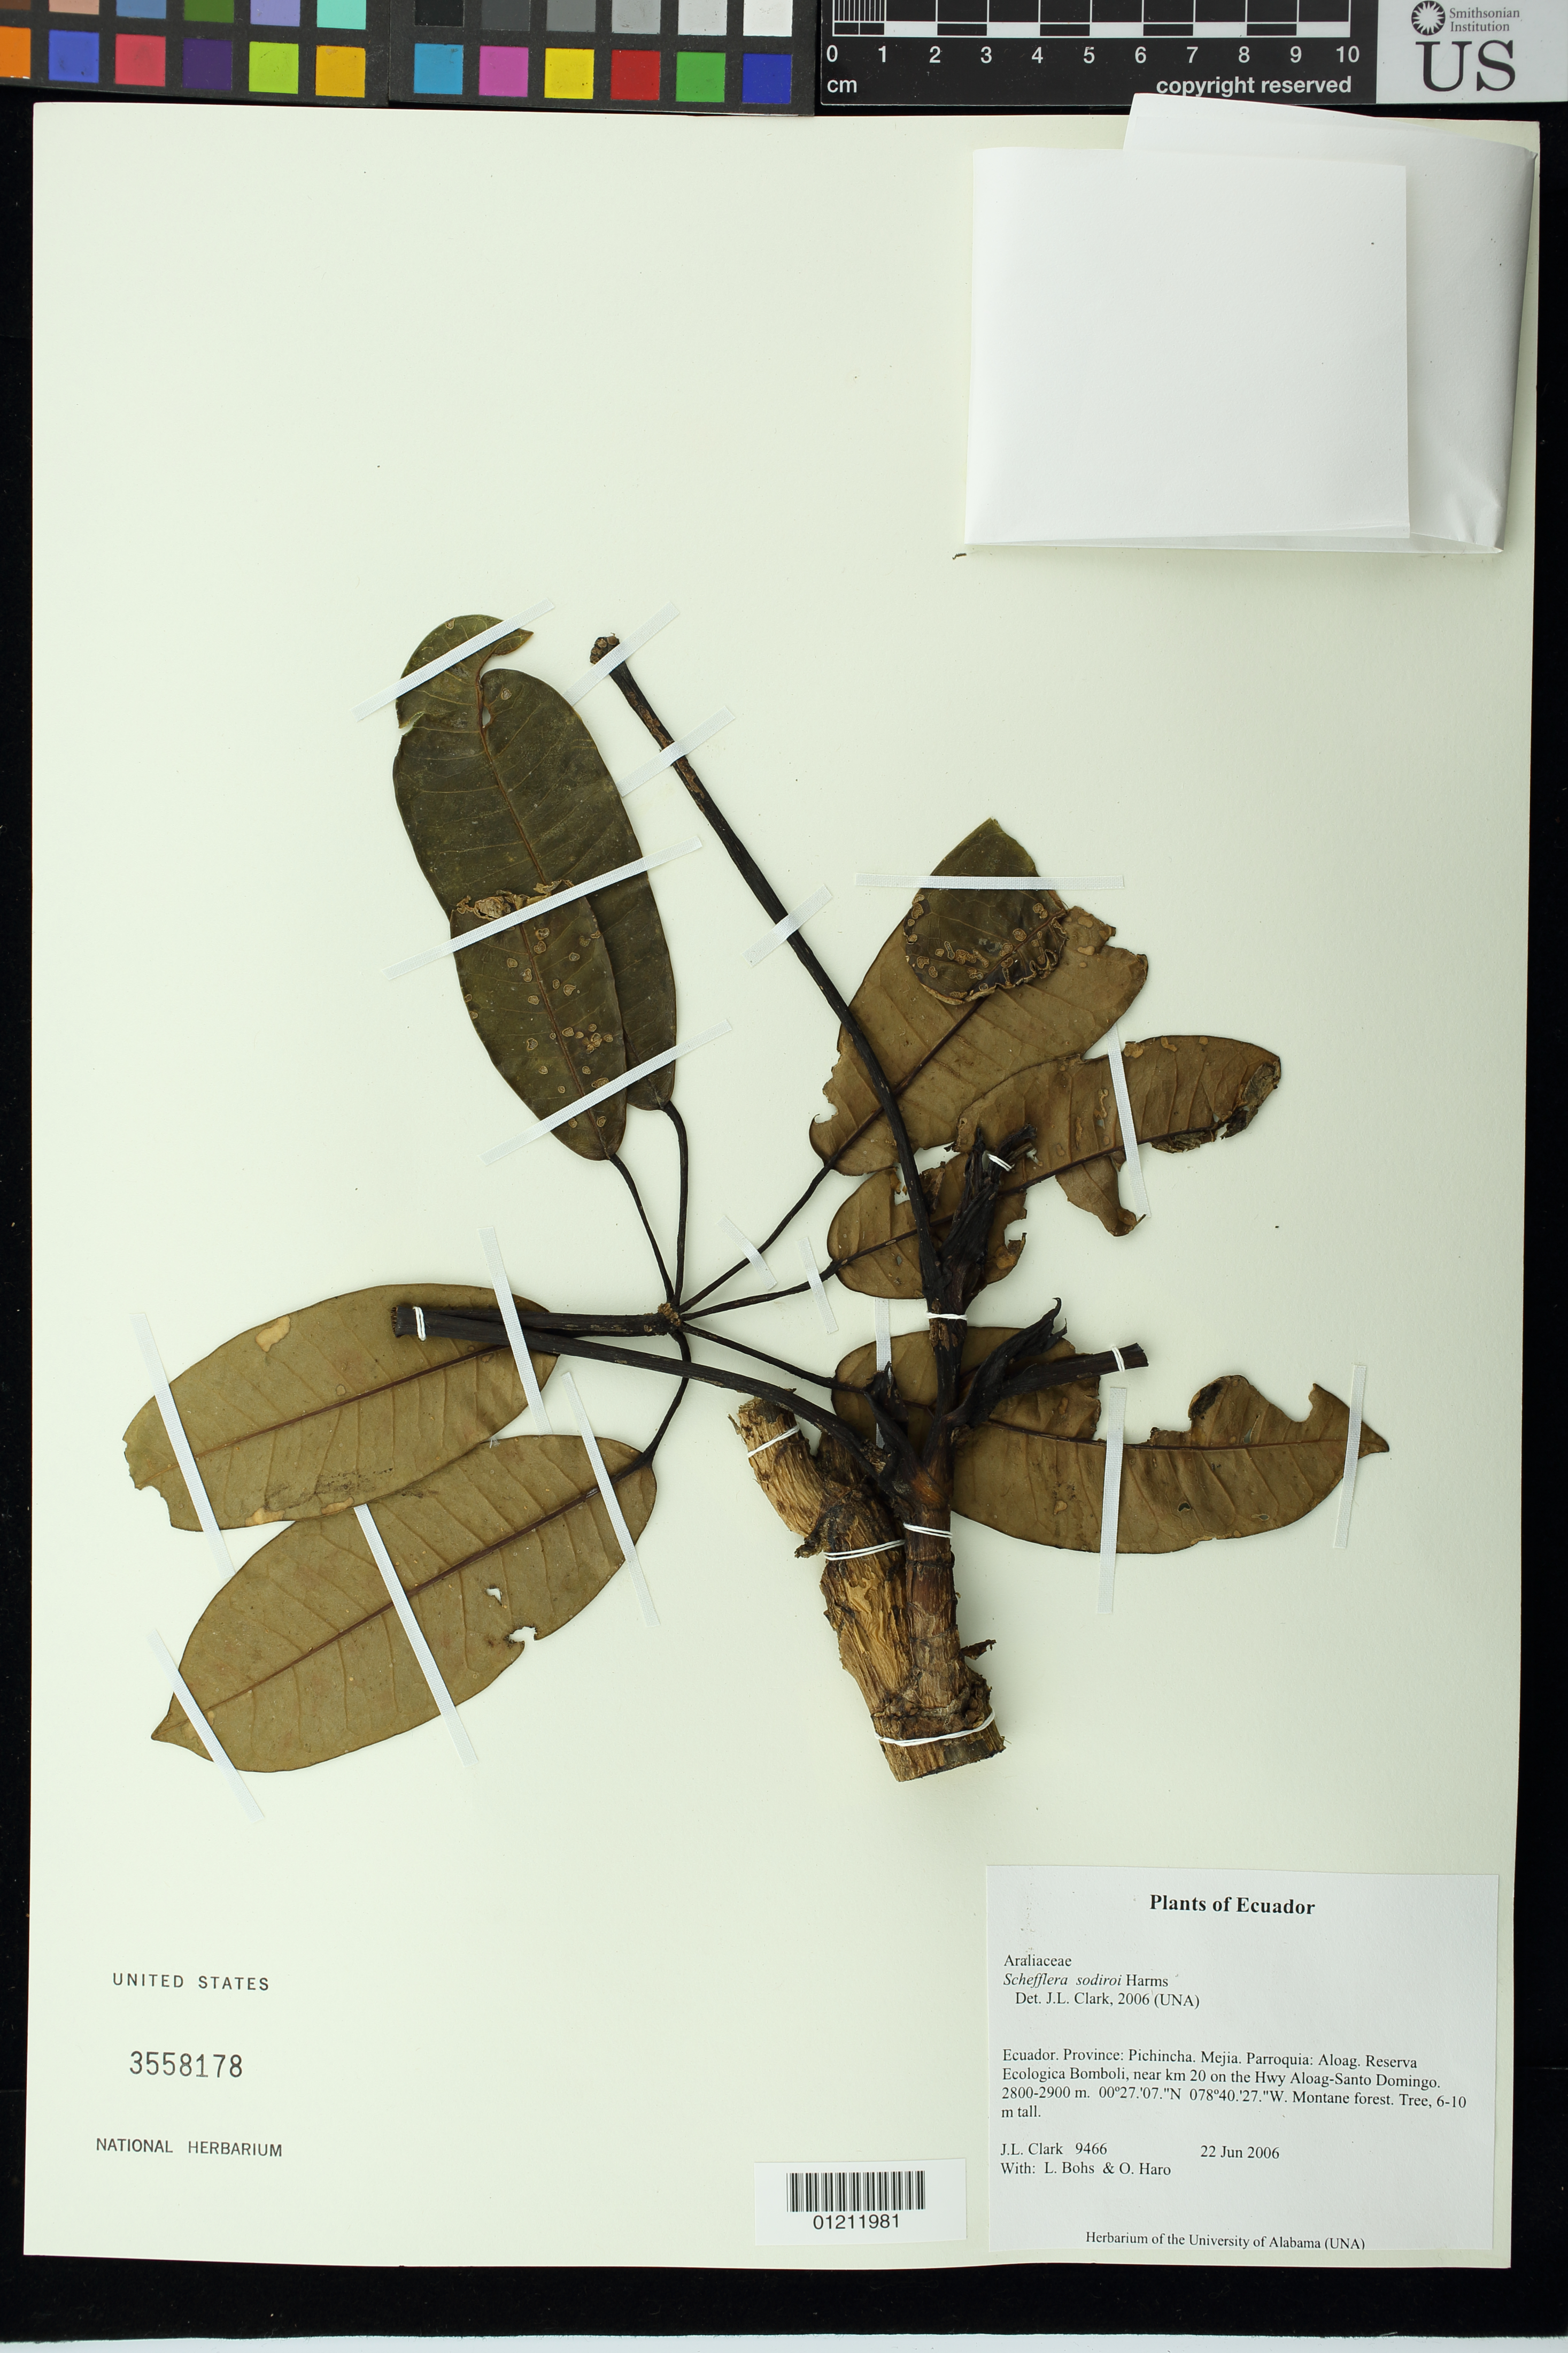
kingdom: Plantae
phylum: Tracheophyta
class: Magnoliopsida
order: Apiales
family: Araliaceae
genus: Schefflera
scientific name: Schefflera sodiroi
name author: Harms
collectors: J. L. Clark, L. A. Bohs & O. Haro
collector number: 9466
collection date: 2006-06-22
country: Ecuador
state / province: Pichincha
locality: Province: Pichincha. Mejia. Parroquia: Aloag. Reserva Ecologica Bomboli, near km 20 on the Hwy Aloag-Santo Domingo. Montane forest.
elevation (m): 2800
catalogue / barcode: US 3558178